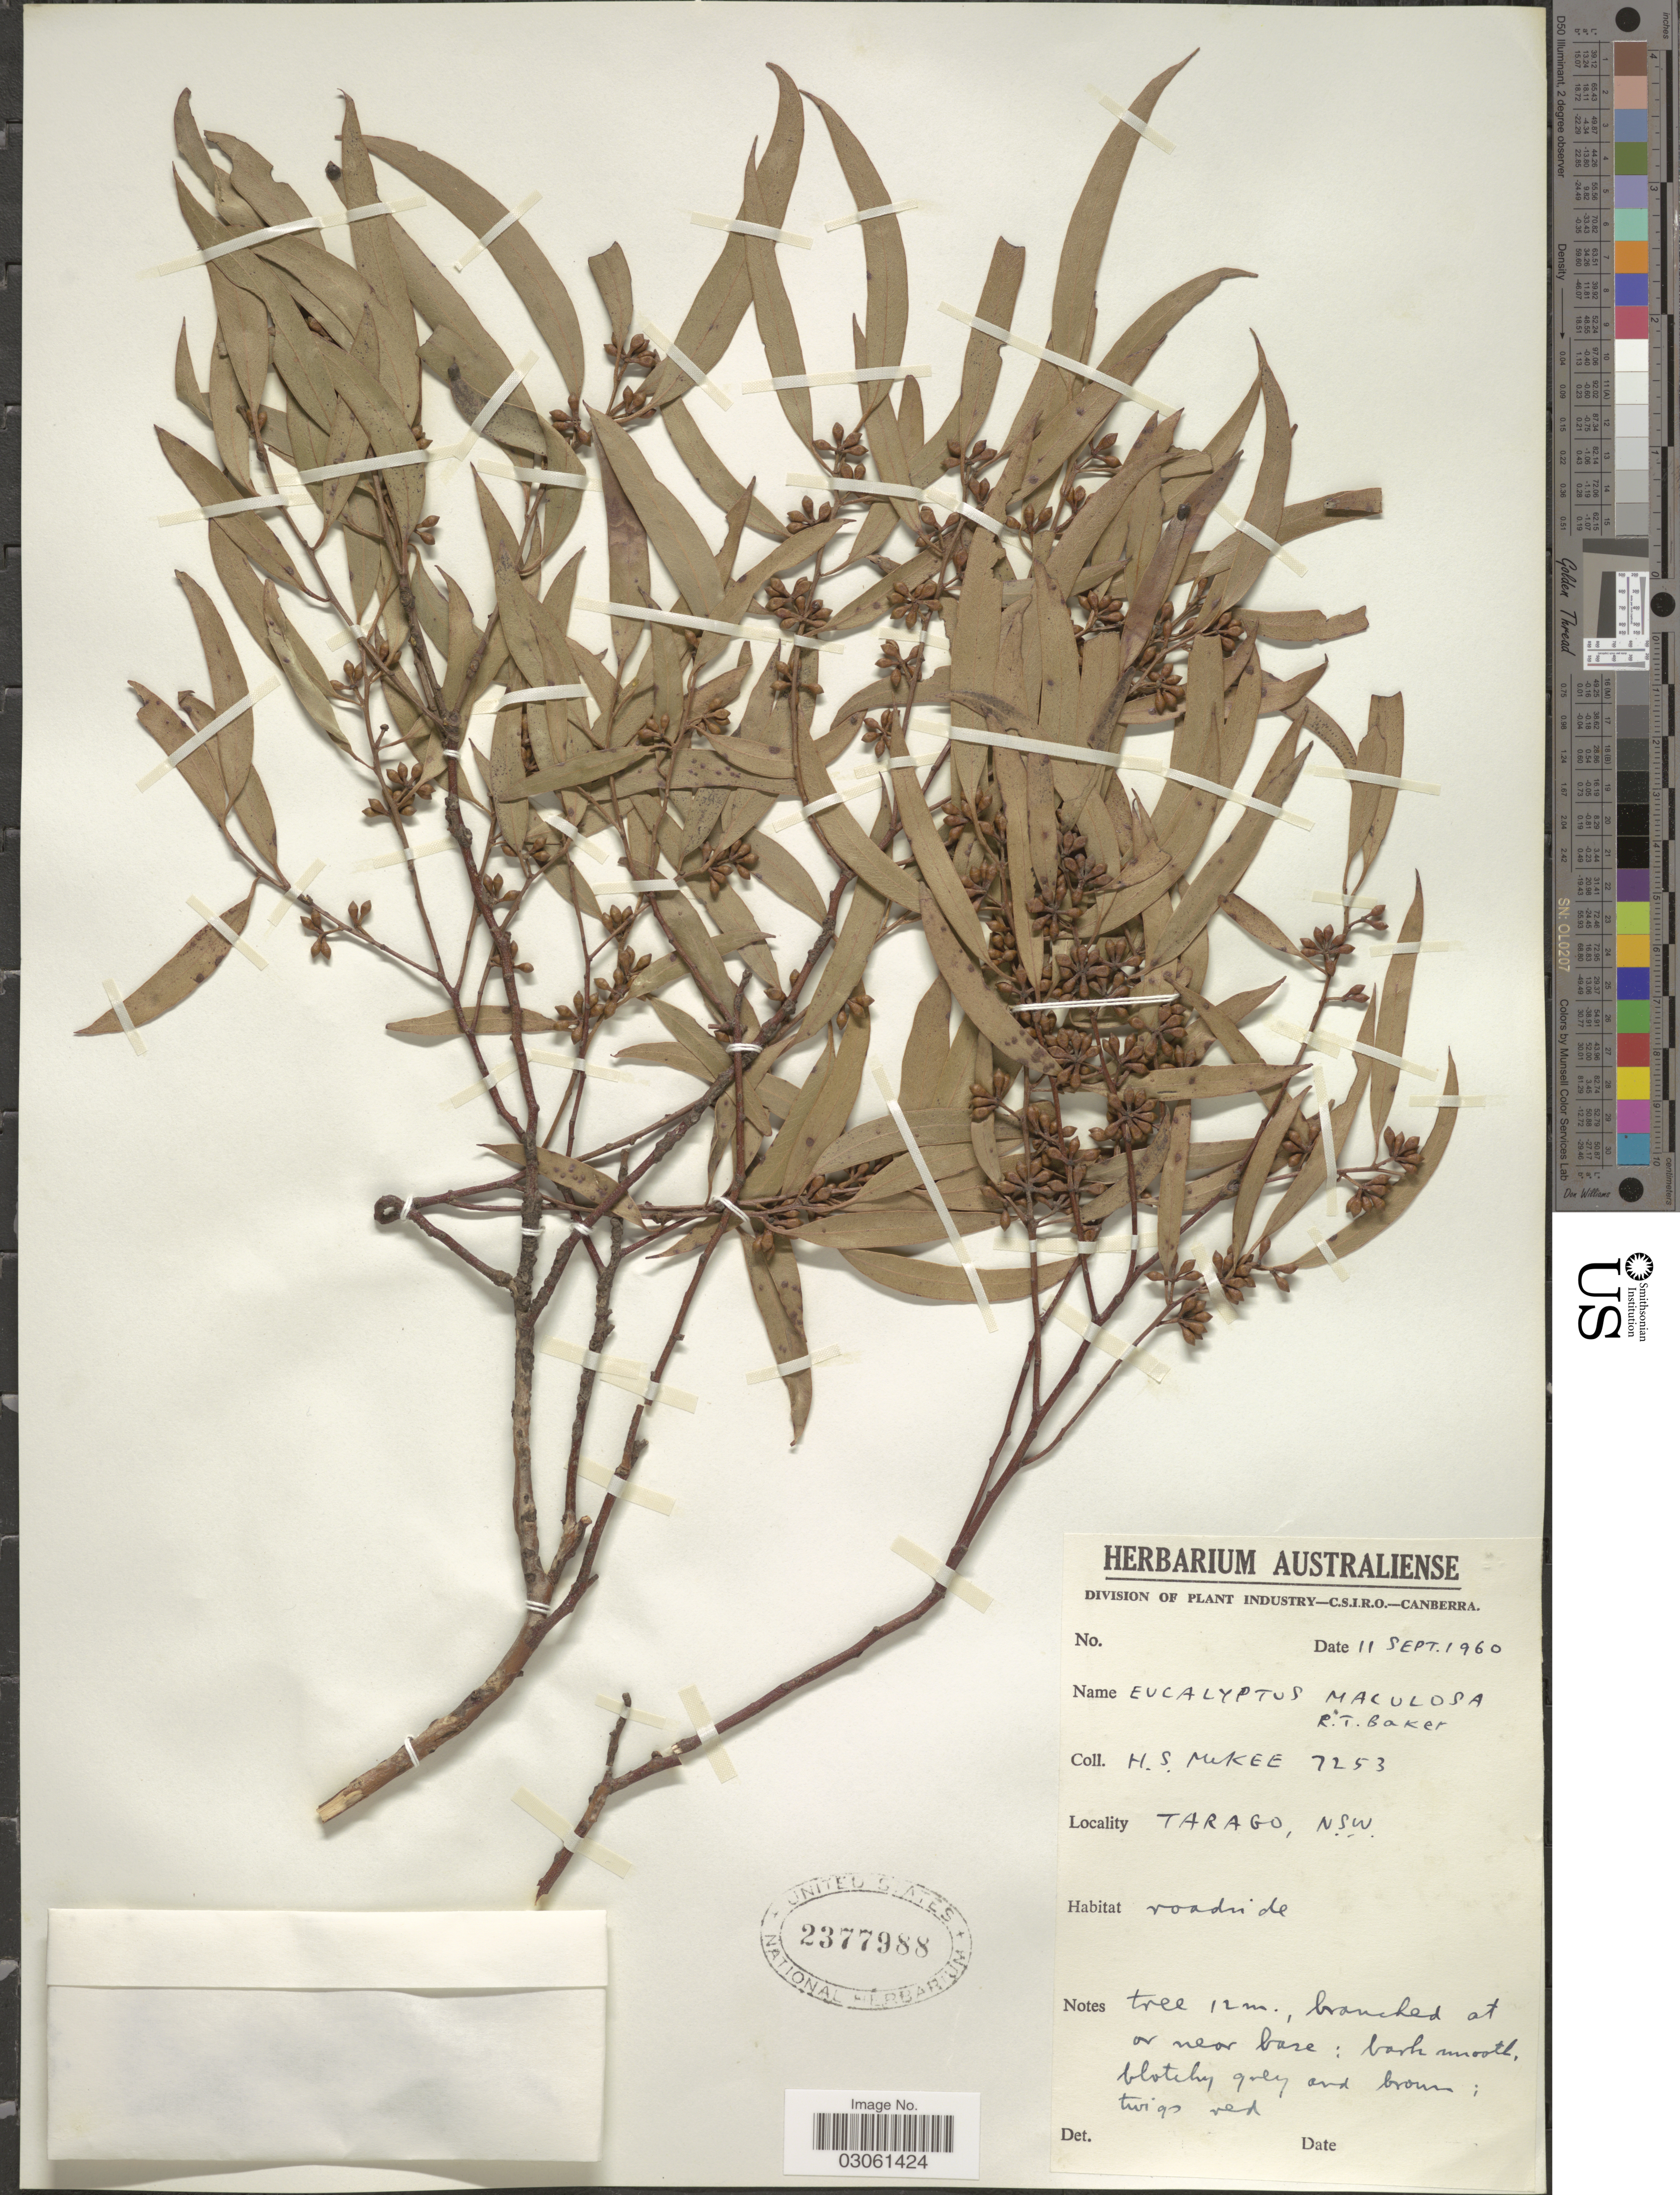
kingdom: Plantae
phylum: Tracheophyta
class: Magnoliopsida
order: Myrtales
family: Myrtaceae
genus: Eucalyptus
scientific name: Eucalyptus maculosa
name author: R.T. Baker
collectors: H. S. McKee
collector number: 7253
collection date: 1960-09-11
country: Australia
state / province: New South Wales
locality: Tarago, N. S. W.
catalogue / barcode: US 2377988